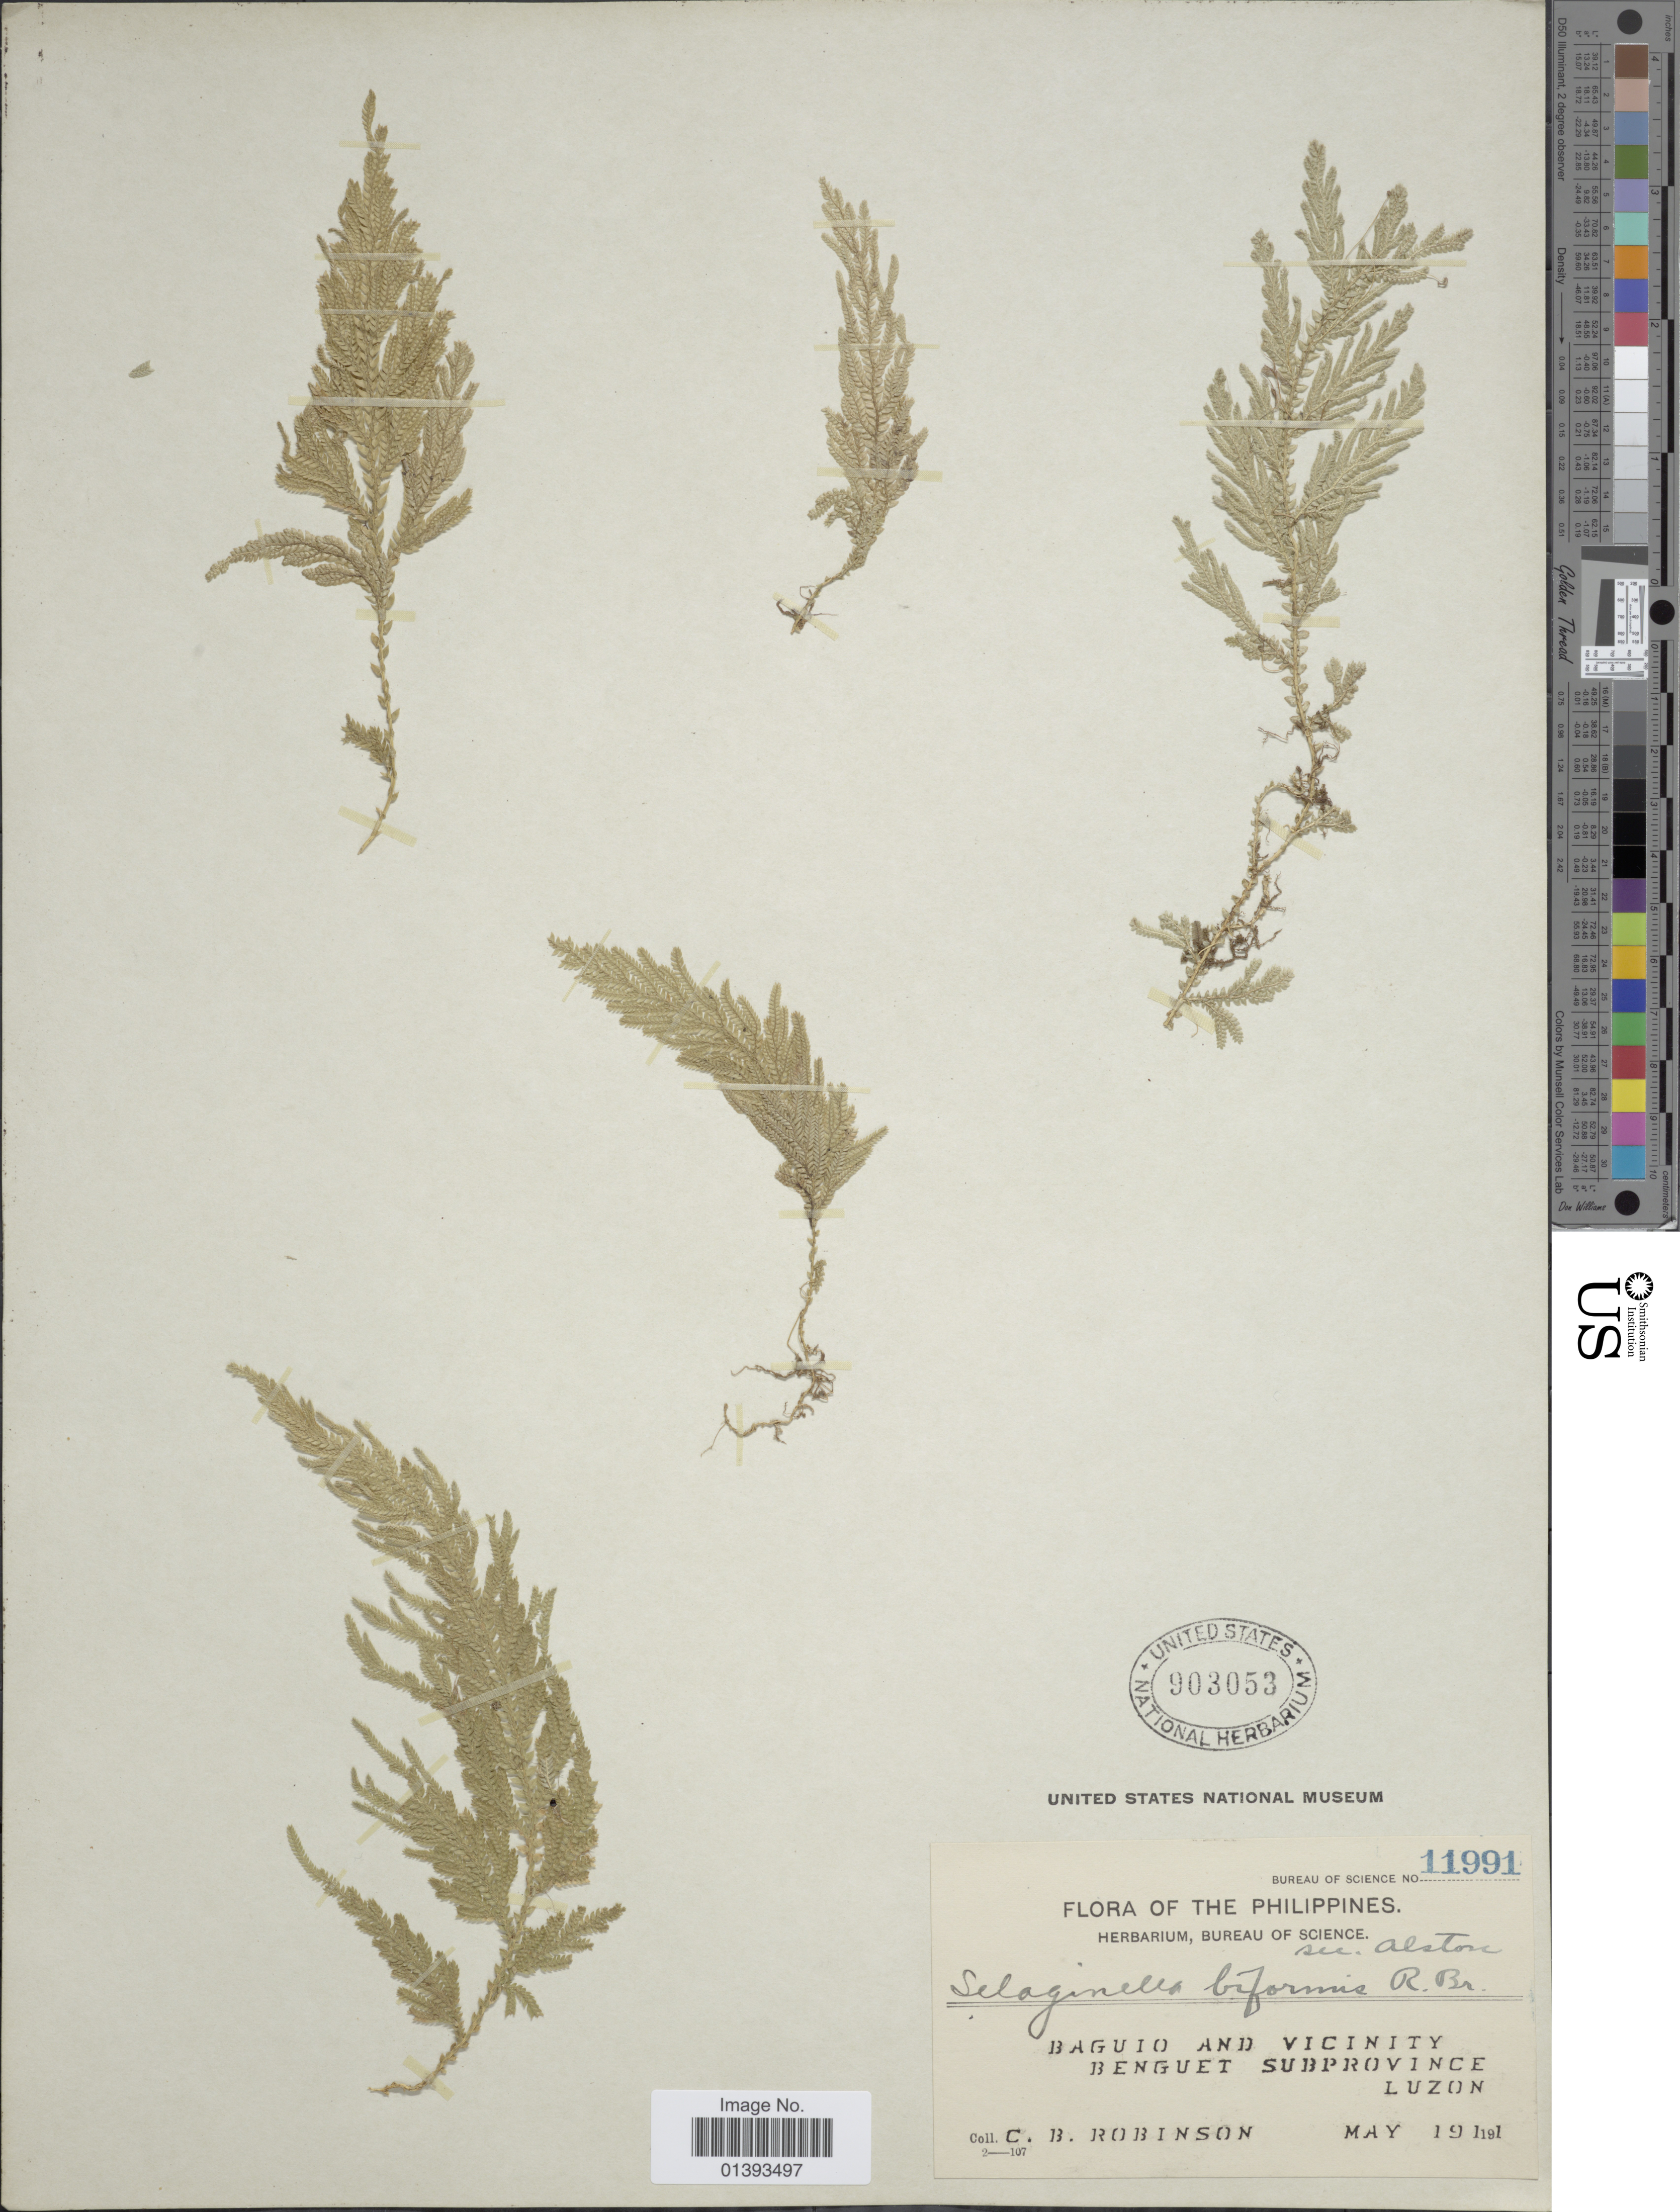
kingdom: Plantae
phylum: Tracheophyta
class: Lycopodiopsida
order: Selaginellales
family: Selaginellaceae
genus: Selaginella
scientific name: Selaginella biformis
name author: A. Braun ex Kuhn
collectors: C. Robinson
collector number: Bureau of Science 11991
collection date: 1911-05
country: Philippines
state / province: Central Luzon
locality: Baguio and vicinity, Benguet Subprovince Luzon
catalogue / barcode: US 903053